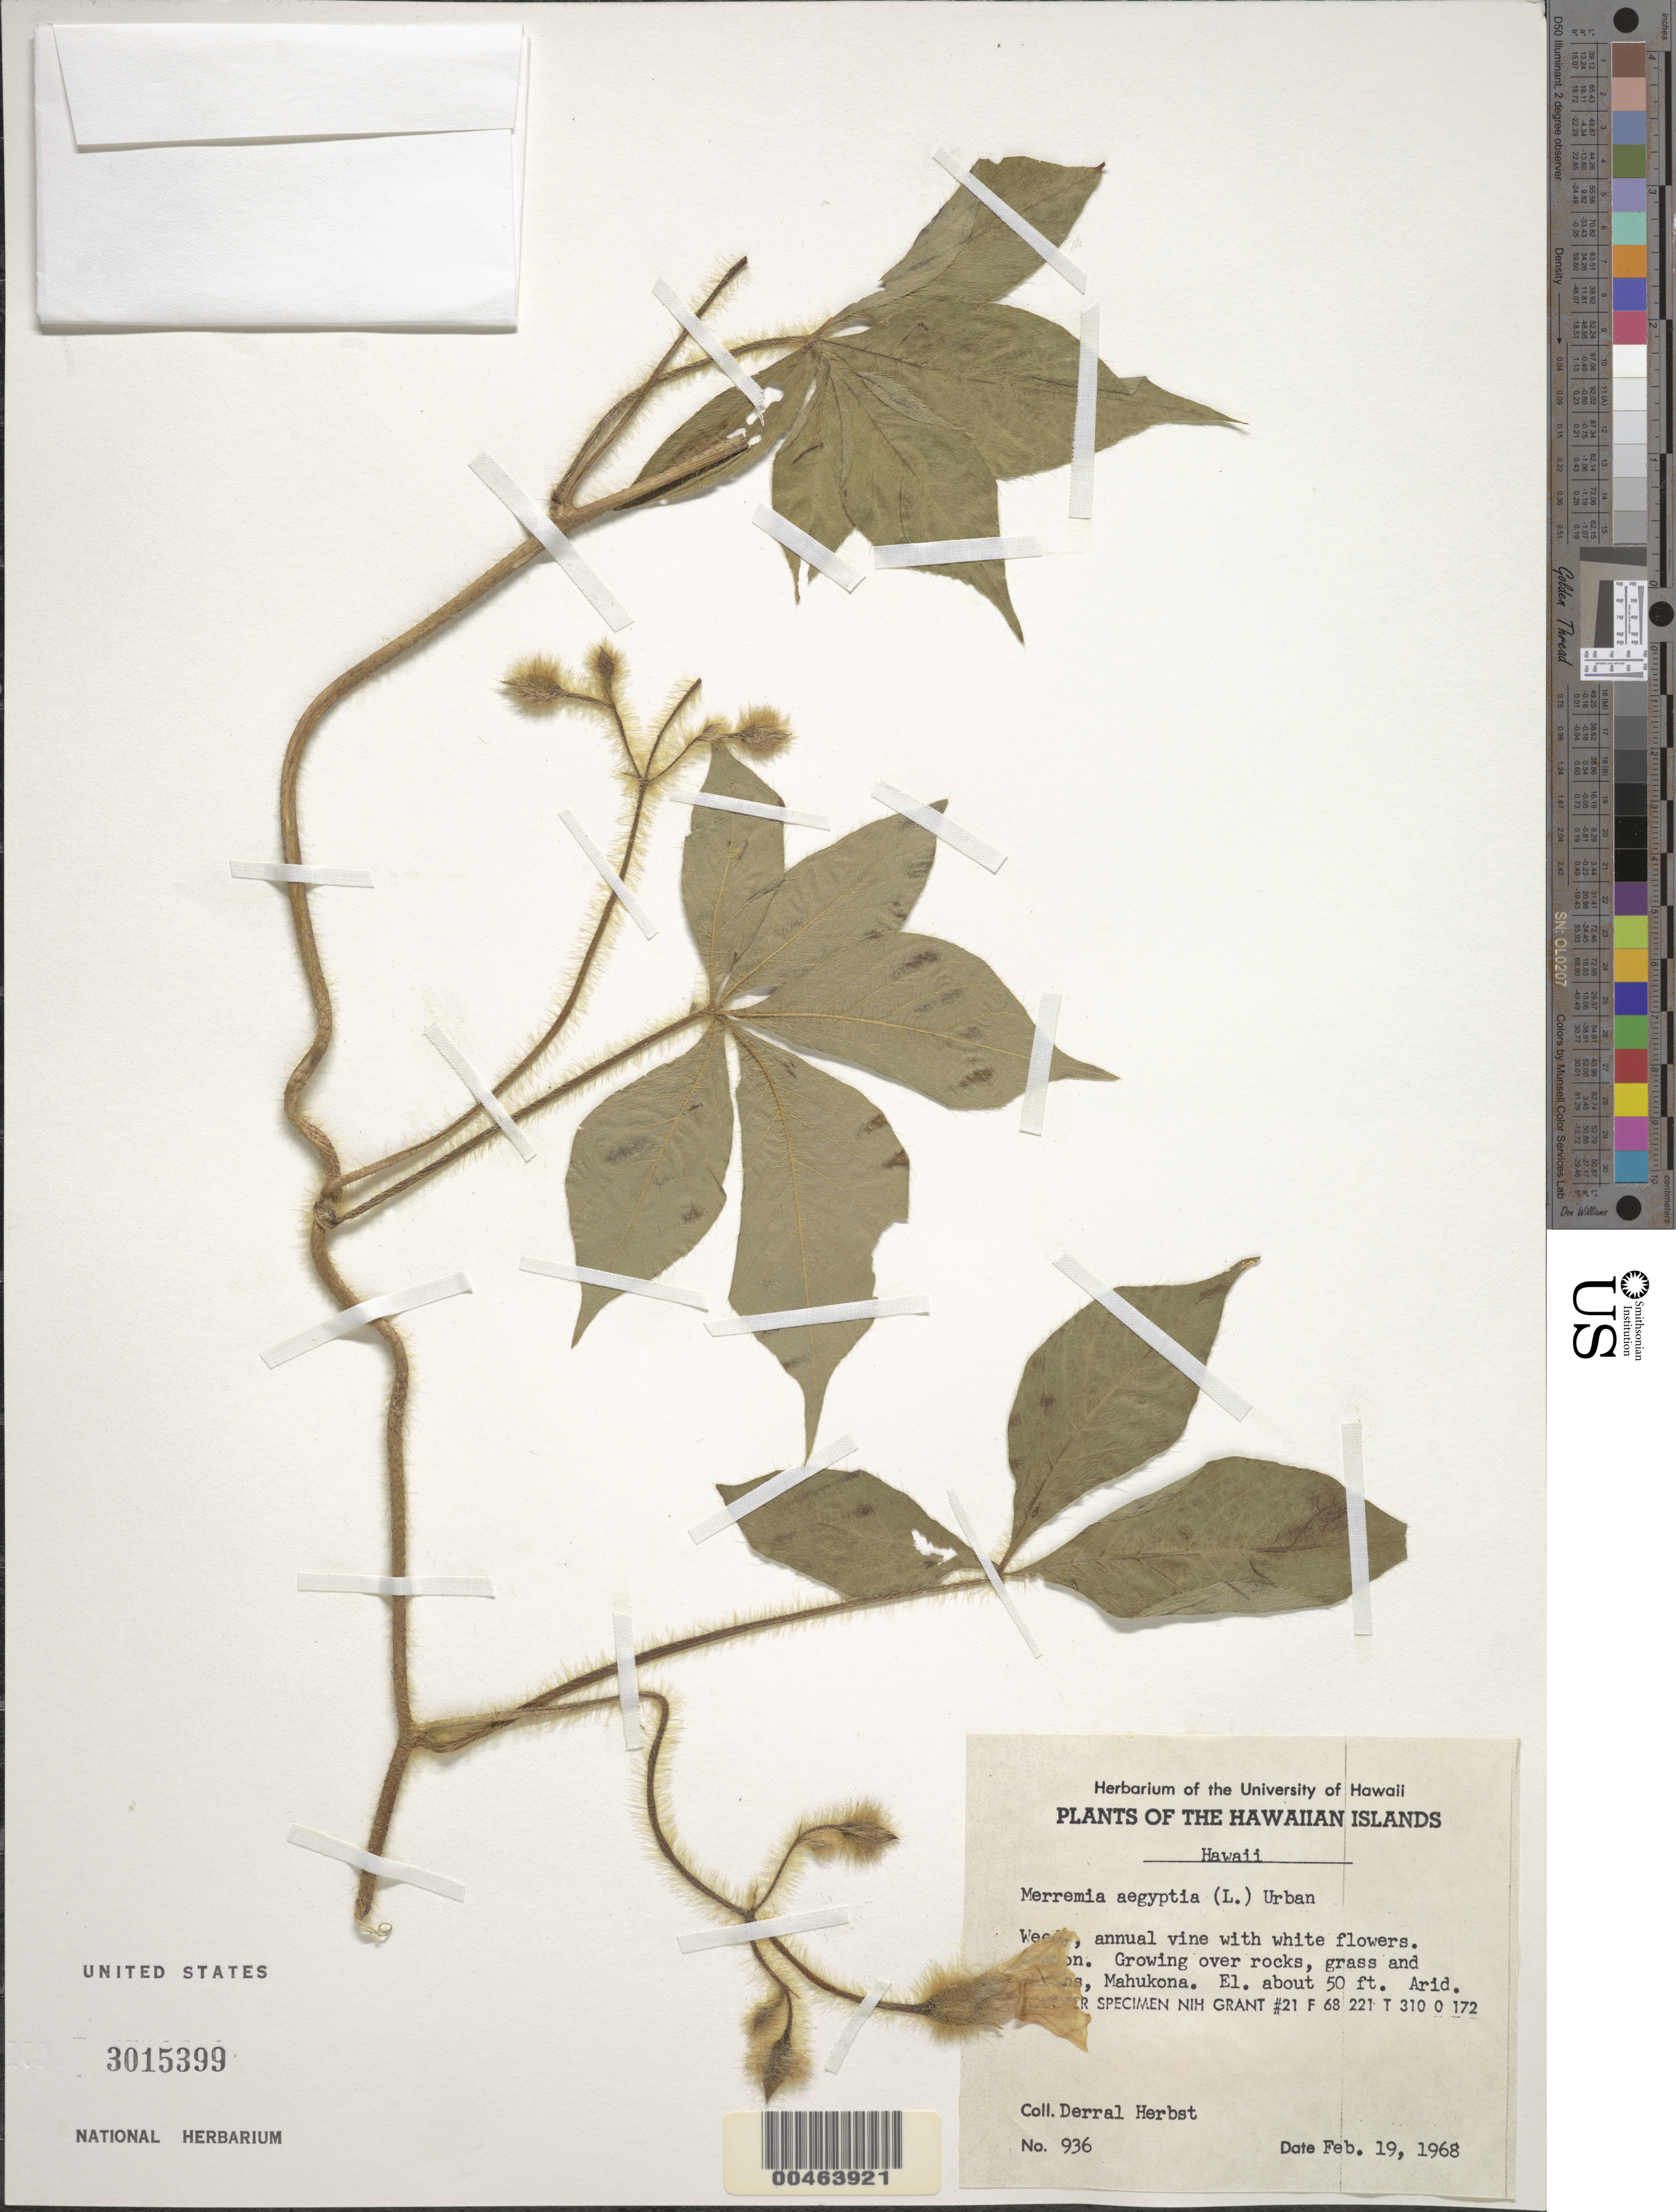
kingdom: Plantae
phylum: Tracheophyta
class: Magnoliopsida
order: Solanales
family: Convolvulaceae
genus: Distimake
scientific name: Distimake aegyptius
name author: (L.) A. R. Simões & Staples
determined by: Wagner, W. L., (BOT), Smithsonian Institution - National Museum of Natural History (UNITED STATES)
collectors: D. R. Herbst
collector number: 936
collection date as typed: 19 Feb 1968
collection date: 1968-02-19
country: United States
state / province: Hawaii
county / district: Hawaii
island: Hawaii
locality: Mahukona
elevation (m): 15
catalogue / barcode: US 3015399